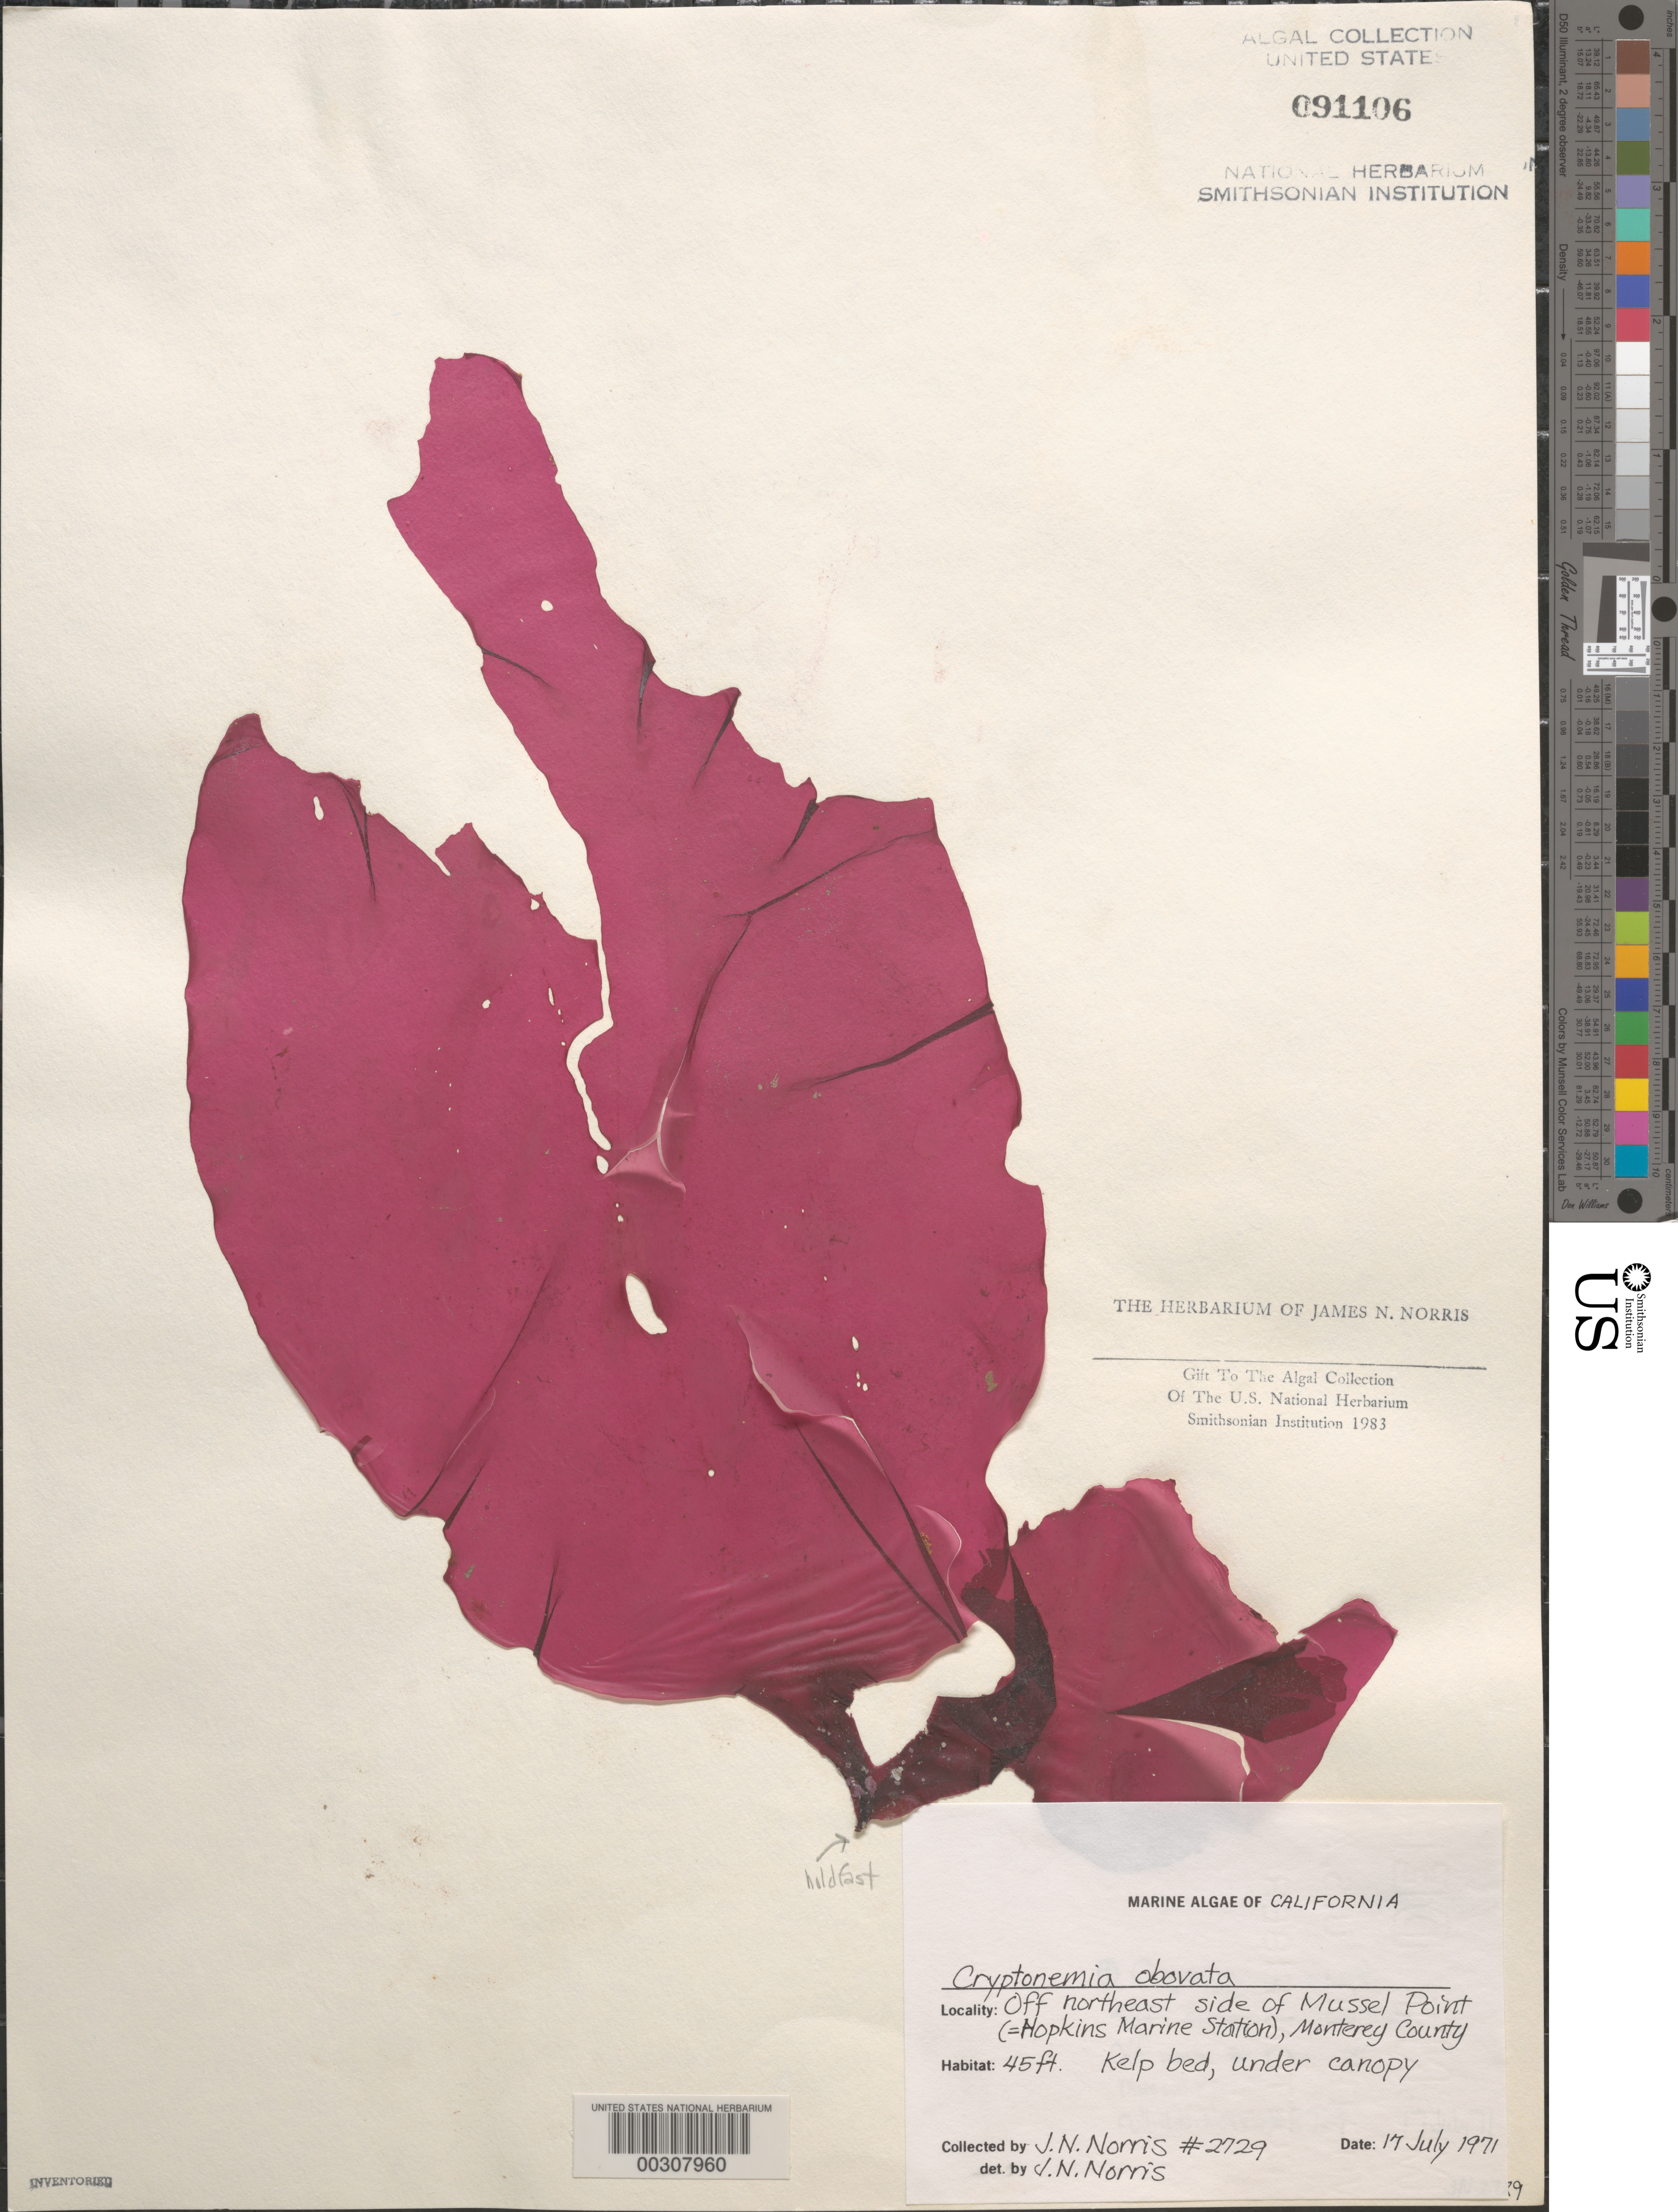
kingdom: Plantae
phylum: Rhodophyta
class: Florideophyceae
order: Halymeniales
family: Halymeniaceae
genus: Cryptonemia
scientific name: Cryptonemia obovata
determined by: Norris, James N.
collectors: J. N. Norris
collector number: JN-2729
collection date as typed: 17 Jul 1971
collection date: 1971-07-17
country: United States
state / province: California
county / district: Monterey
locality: Off Mussel Point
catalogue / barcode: US 91106